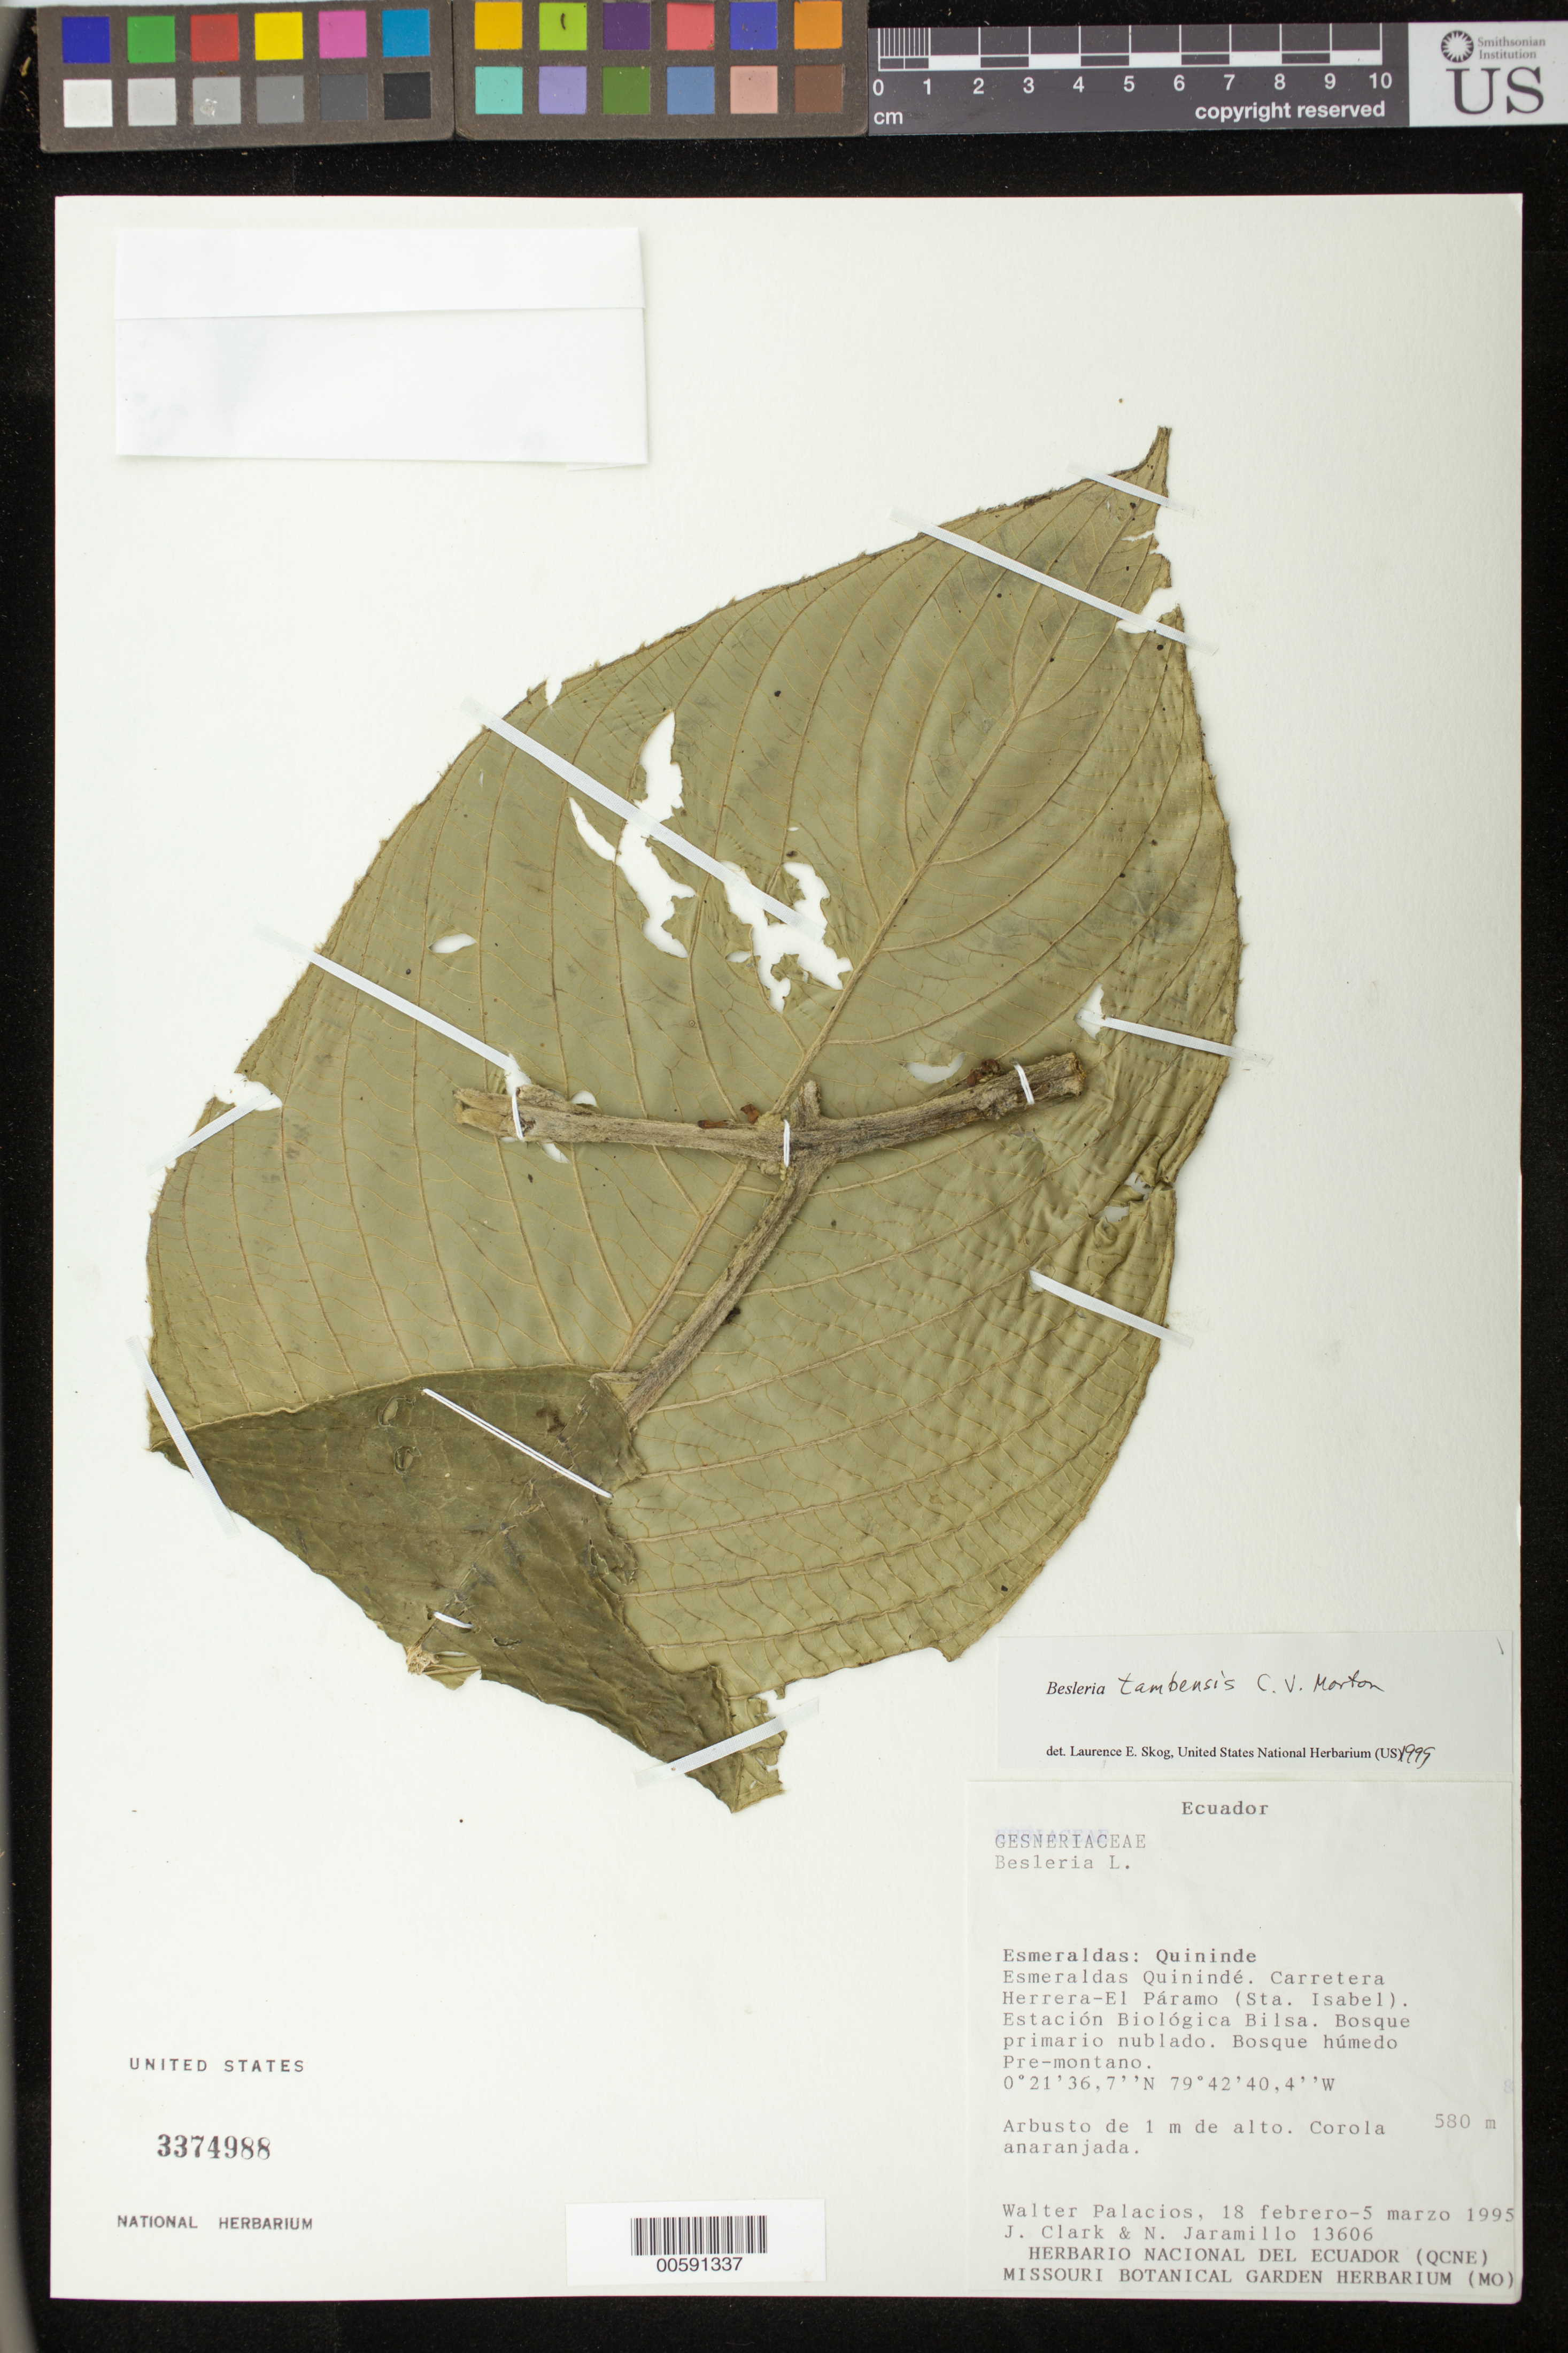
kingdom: Plantae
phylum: Tracheophyta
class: Magnoliopsida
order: Lamiales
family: Gesneriaceae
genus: Besleria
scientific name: Besleria tambensis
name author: C.V. Morton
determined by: Skog, Laurence E.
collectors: W. Palacios, J. L. Clark & N. Jaramillo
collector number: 13606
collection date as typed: Feb-Mar 1995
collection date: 1995-02/1995-03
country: Ecuador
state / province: Esmeraldas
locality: Carretera Herrera - El Páramo (Sta. Isabel), Estación Biológica Bilsa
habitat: Bosque primario nublado; bosque húmedo pre-montano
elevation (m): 580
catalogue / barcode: US 3374988